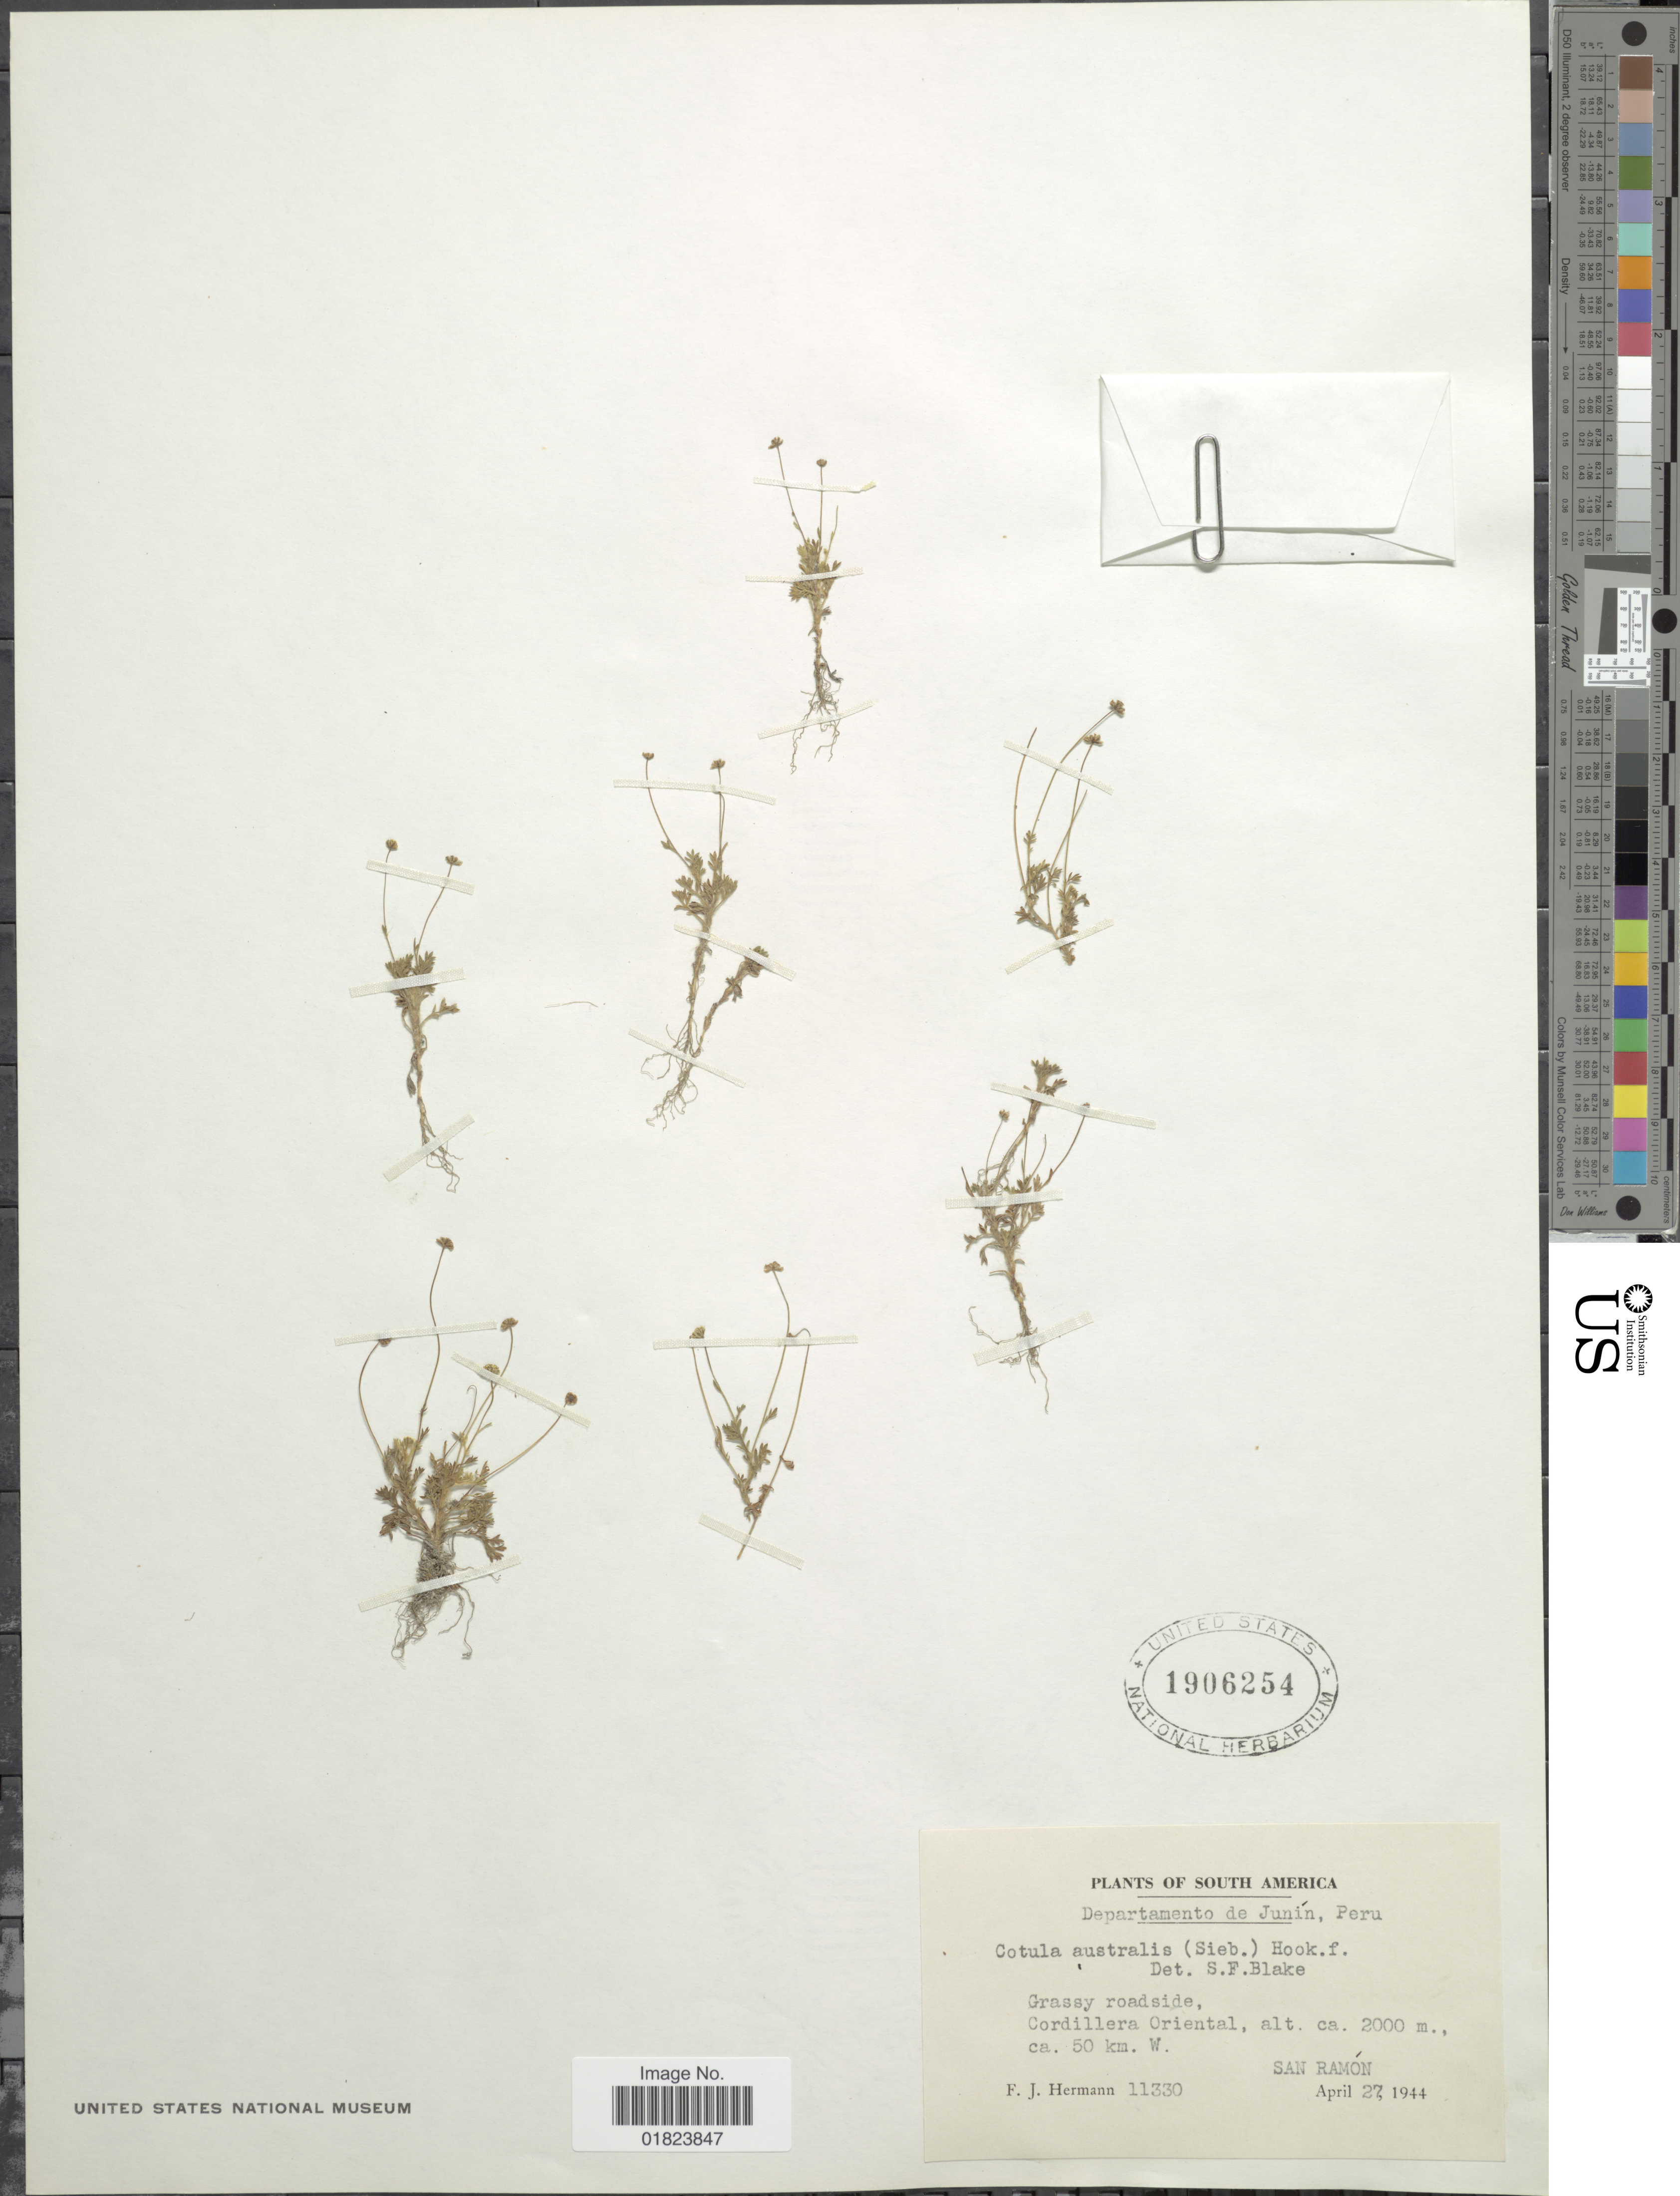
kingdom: Plantae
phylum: Tracheophyta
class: Magnoliopsida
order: Asterales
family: Asteraceae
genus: Cotula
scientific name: Cotula australis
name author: (Sieber ex Spreng.) Hook. f.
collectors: F. J. Hermann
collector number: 11330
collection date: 1944-04-27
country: Peru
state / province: Junín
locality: Grassy roadside, Cordillera Oriental, ca. 50 km. W. San Ramon.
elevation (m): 2000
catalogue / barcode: US 1906254